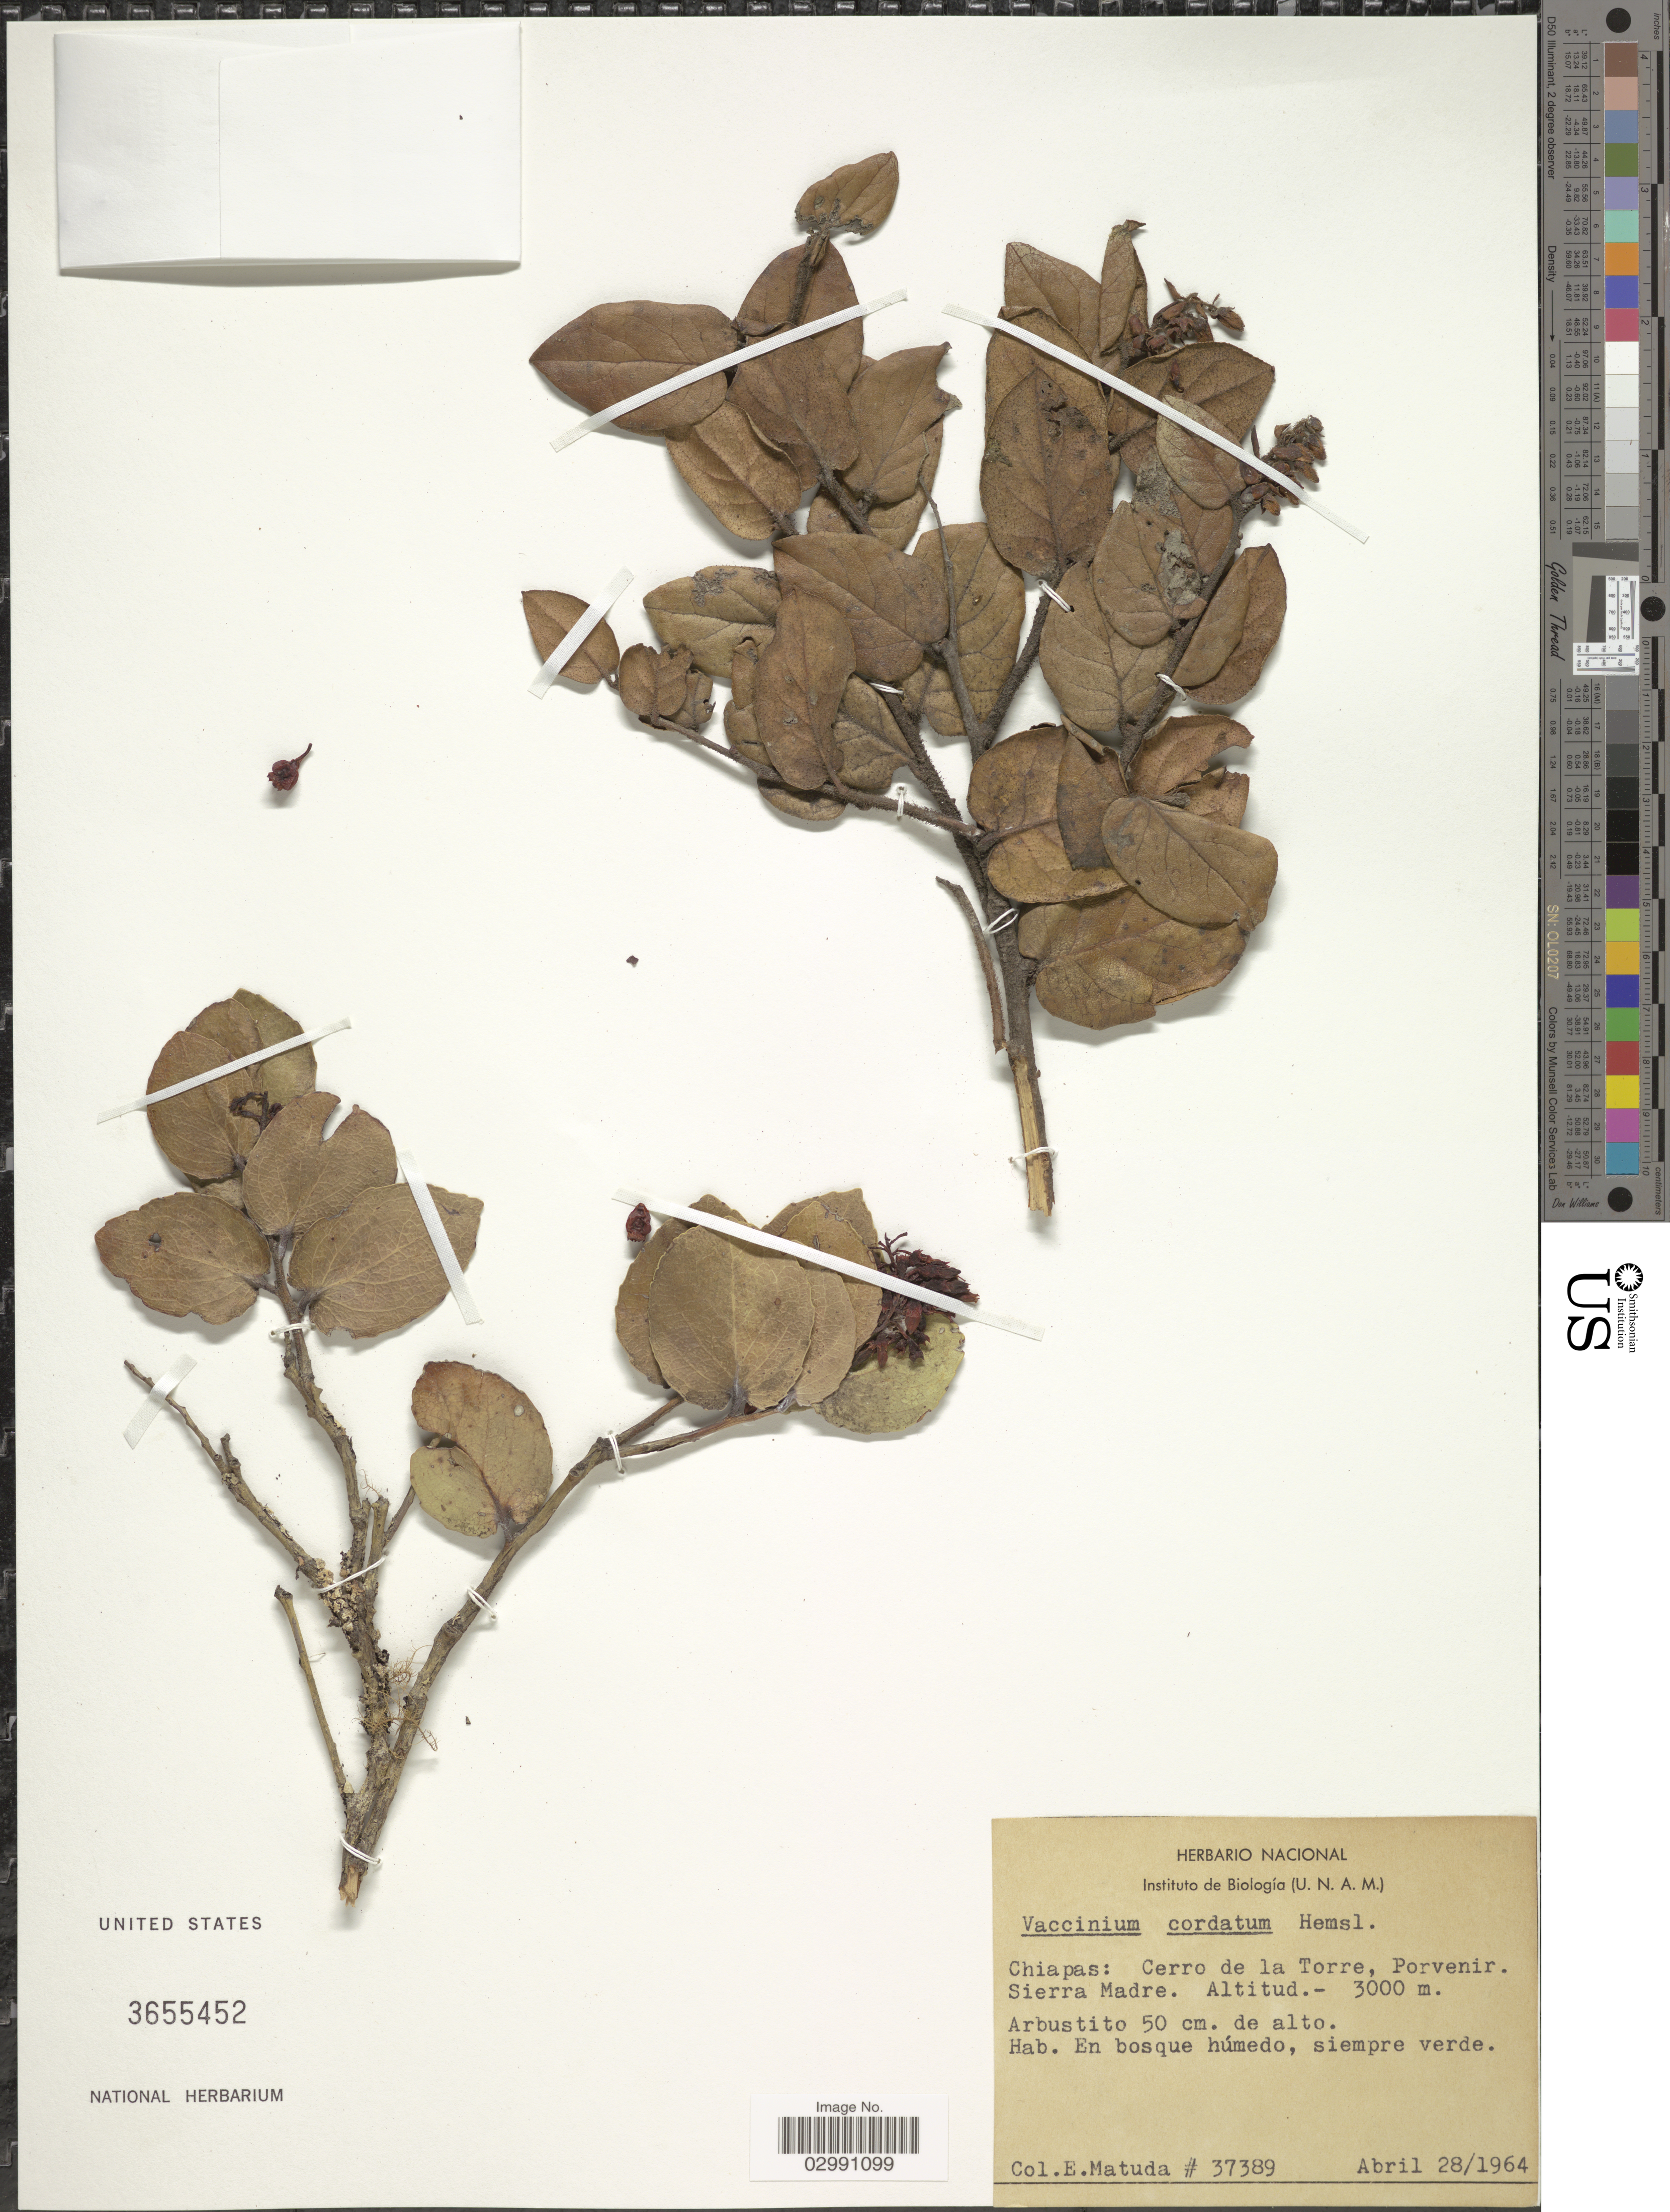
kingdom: Plantae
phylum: Tracheophyta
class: Magnoliopsida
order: Ericales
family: Ericaceae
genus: Vaccinium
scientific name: Vaccinium cordatum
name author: Hemsl.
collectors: E. Matuda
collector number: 37389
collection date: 1964-04-28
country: Mexico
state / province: Chiapas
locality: Cerro de la Torre, Porvenir. Sierra Madre.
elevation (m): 3000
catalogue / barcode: US 3655452